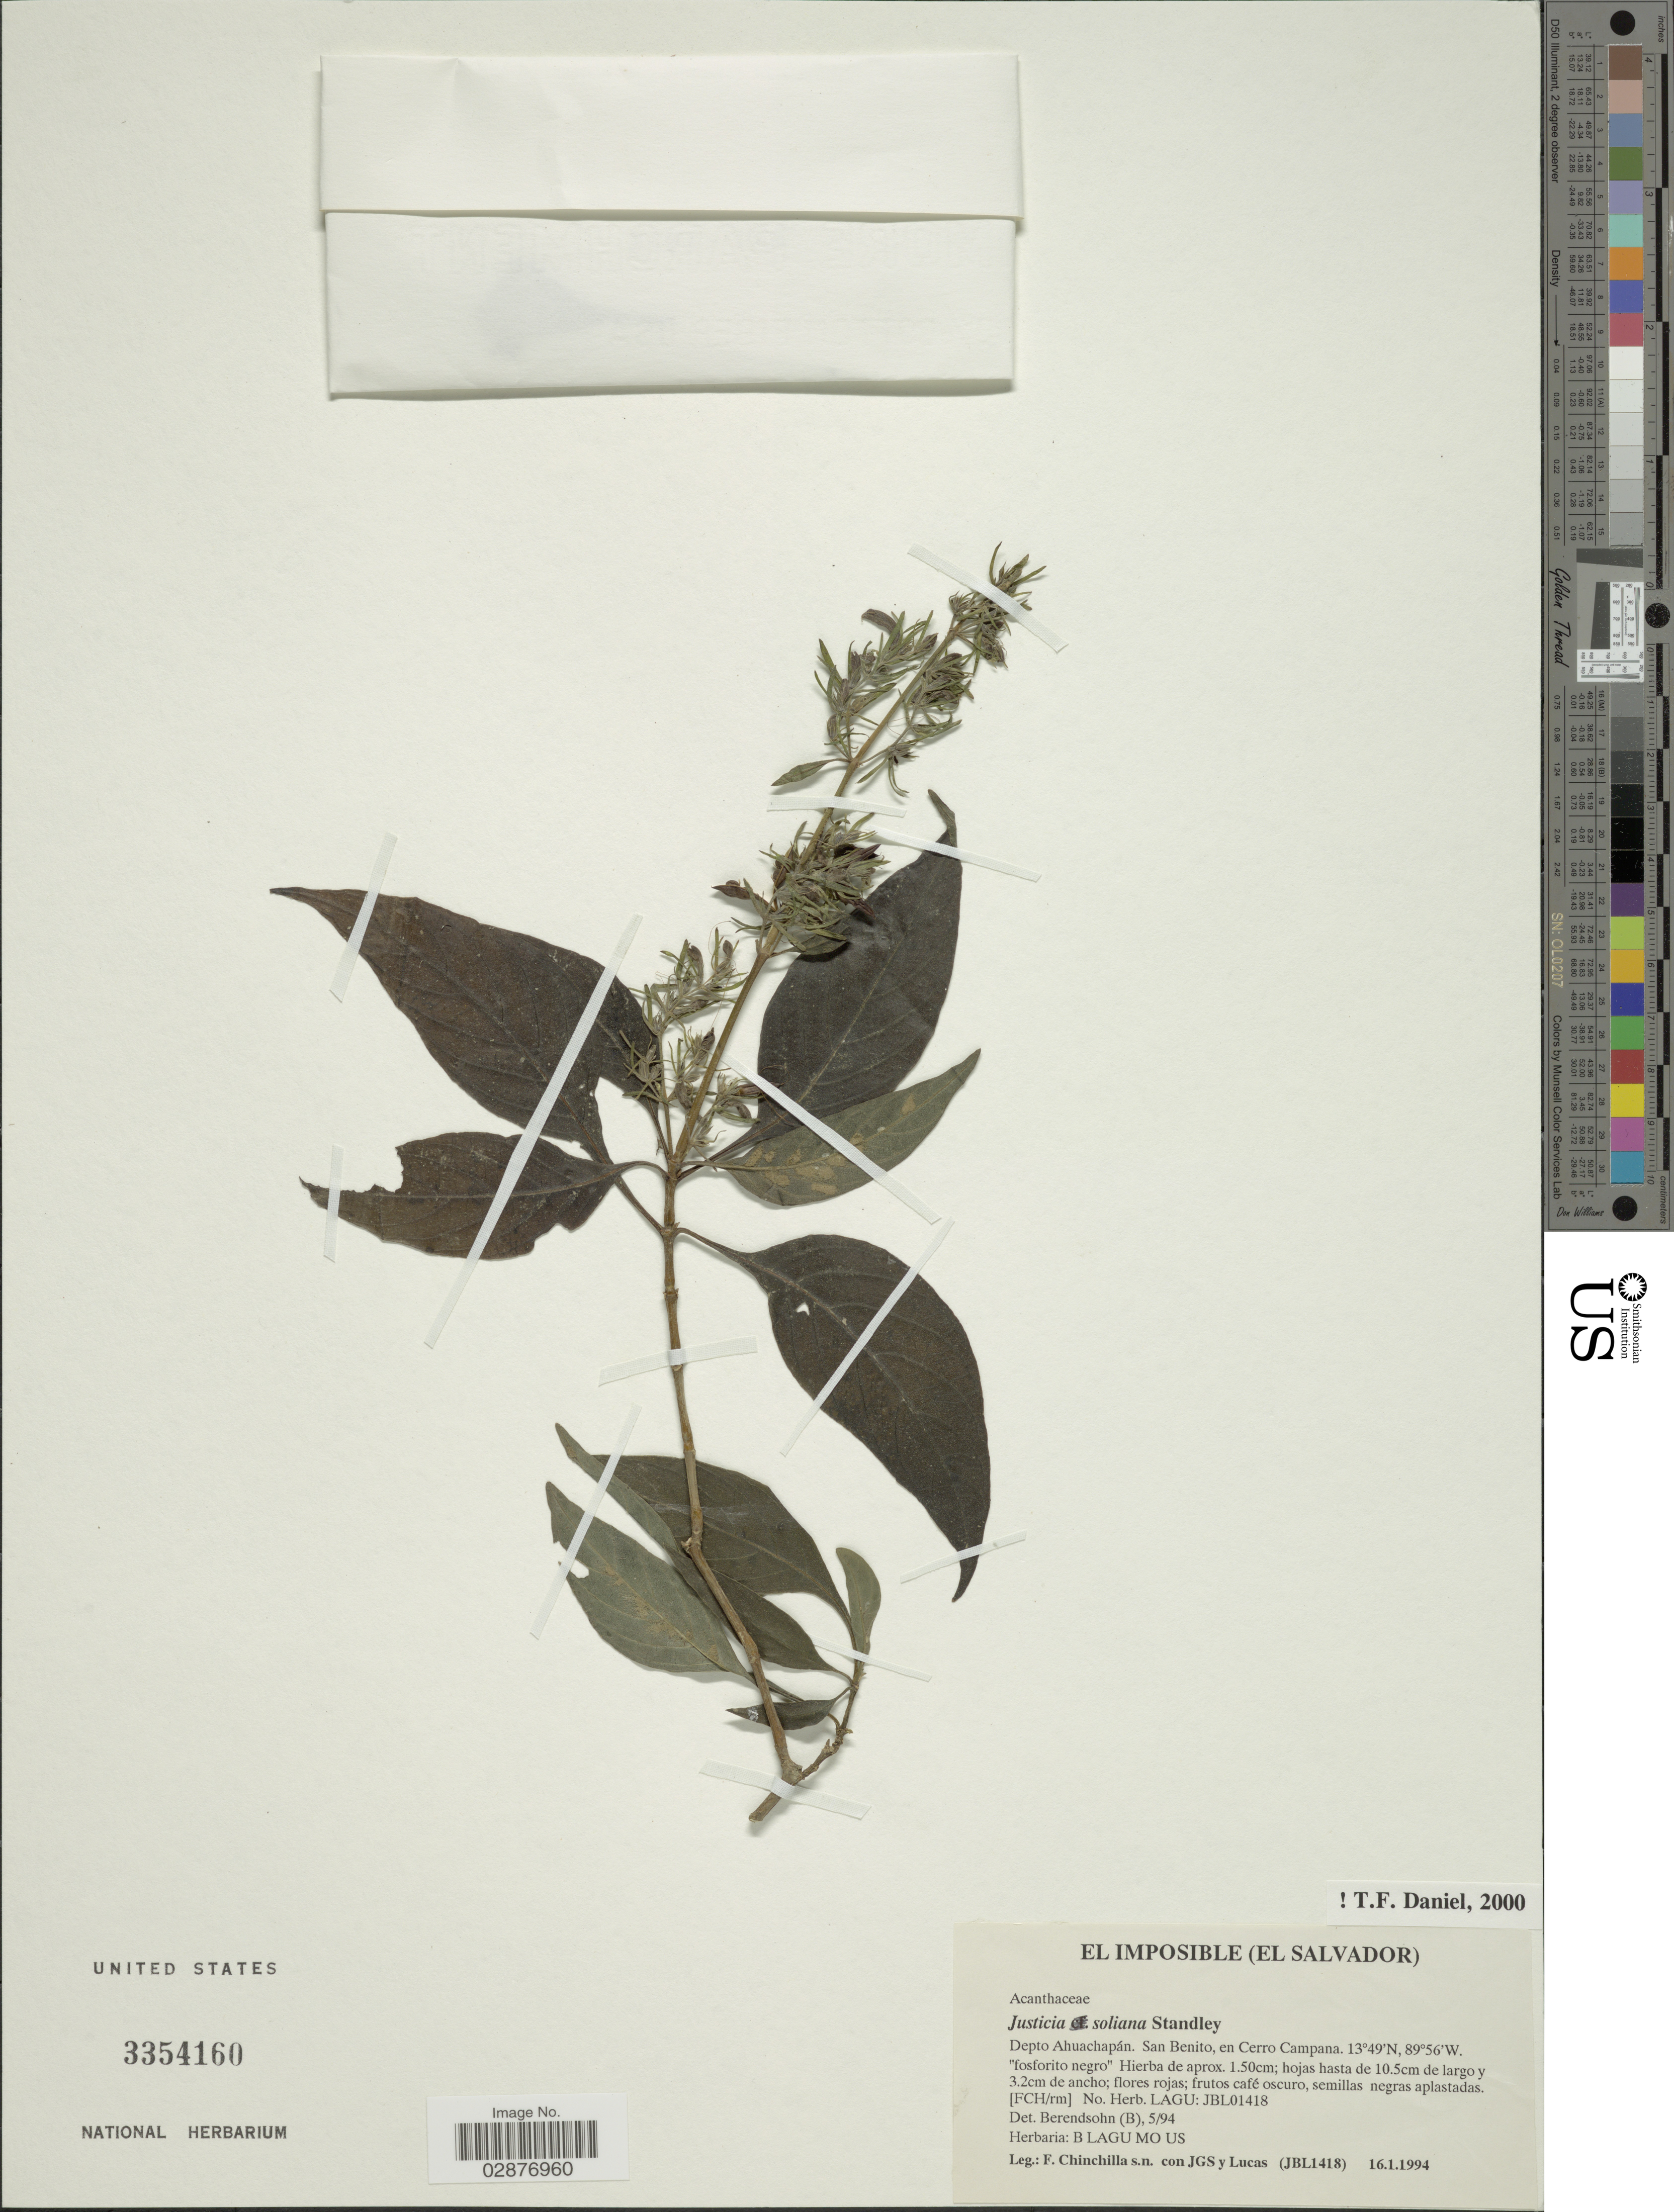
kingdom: Plantae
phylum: Tracheophyta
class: Magnoliopsida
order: Lamiales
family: Acanthaceae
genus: Justicia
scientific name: Justicia soliana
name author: Standl.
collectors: F. Chinchilla, J.G.S. & Lucas, --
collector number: JBL1418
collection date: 1994-01-16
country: El Salvador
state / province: Ahuachapan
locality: El Imposible. Depto Ahuachapán. San Benito, en Cerro Campana.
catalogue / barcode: US 3354160